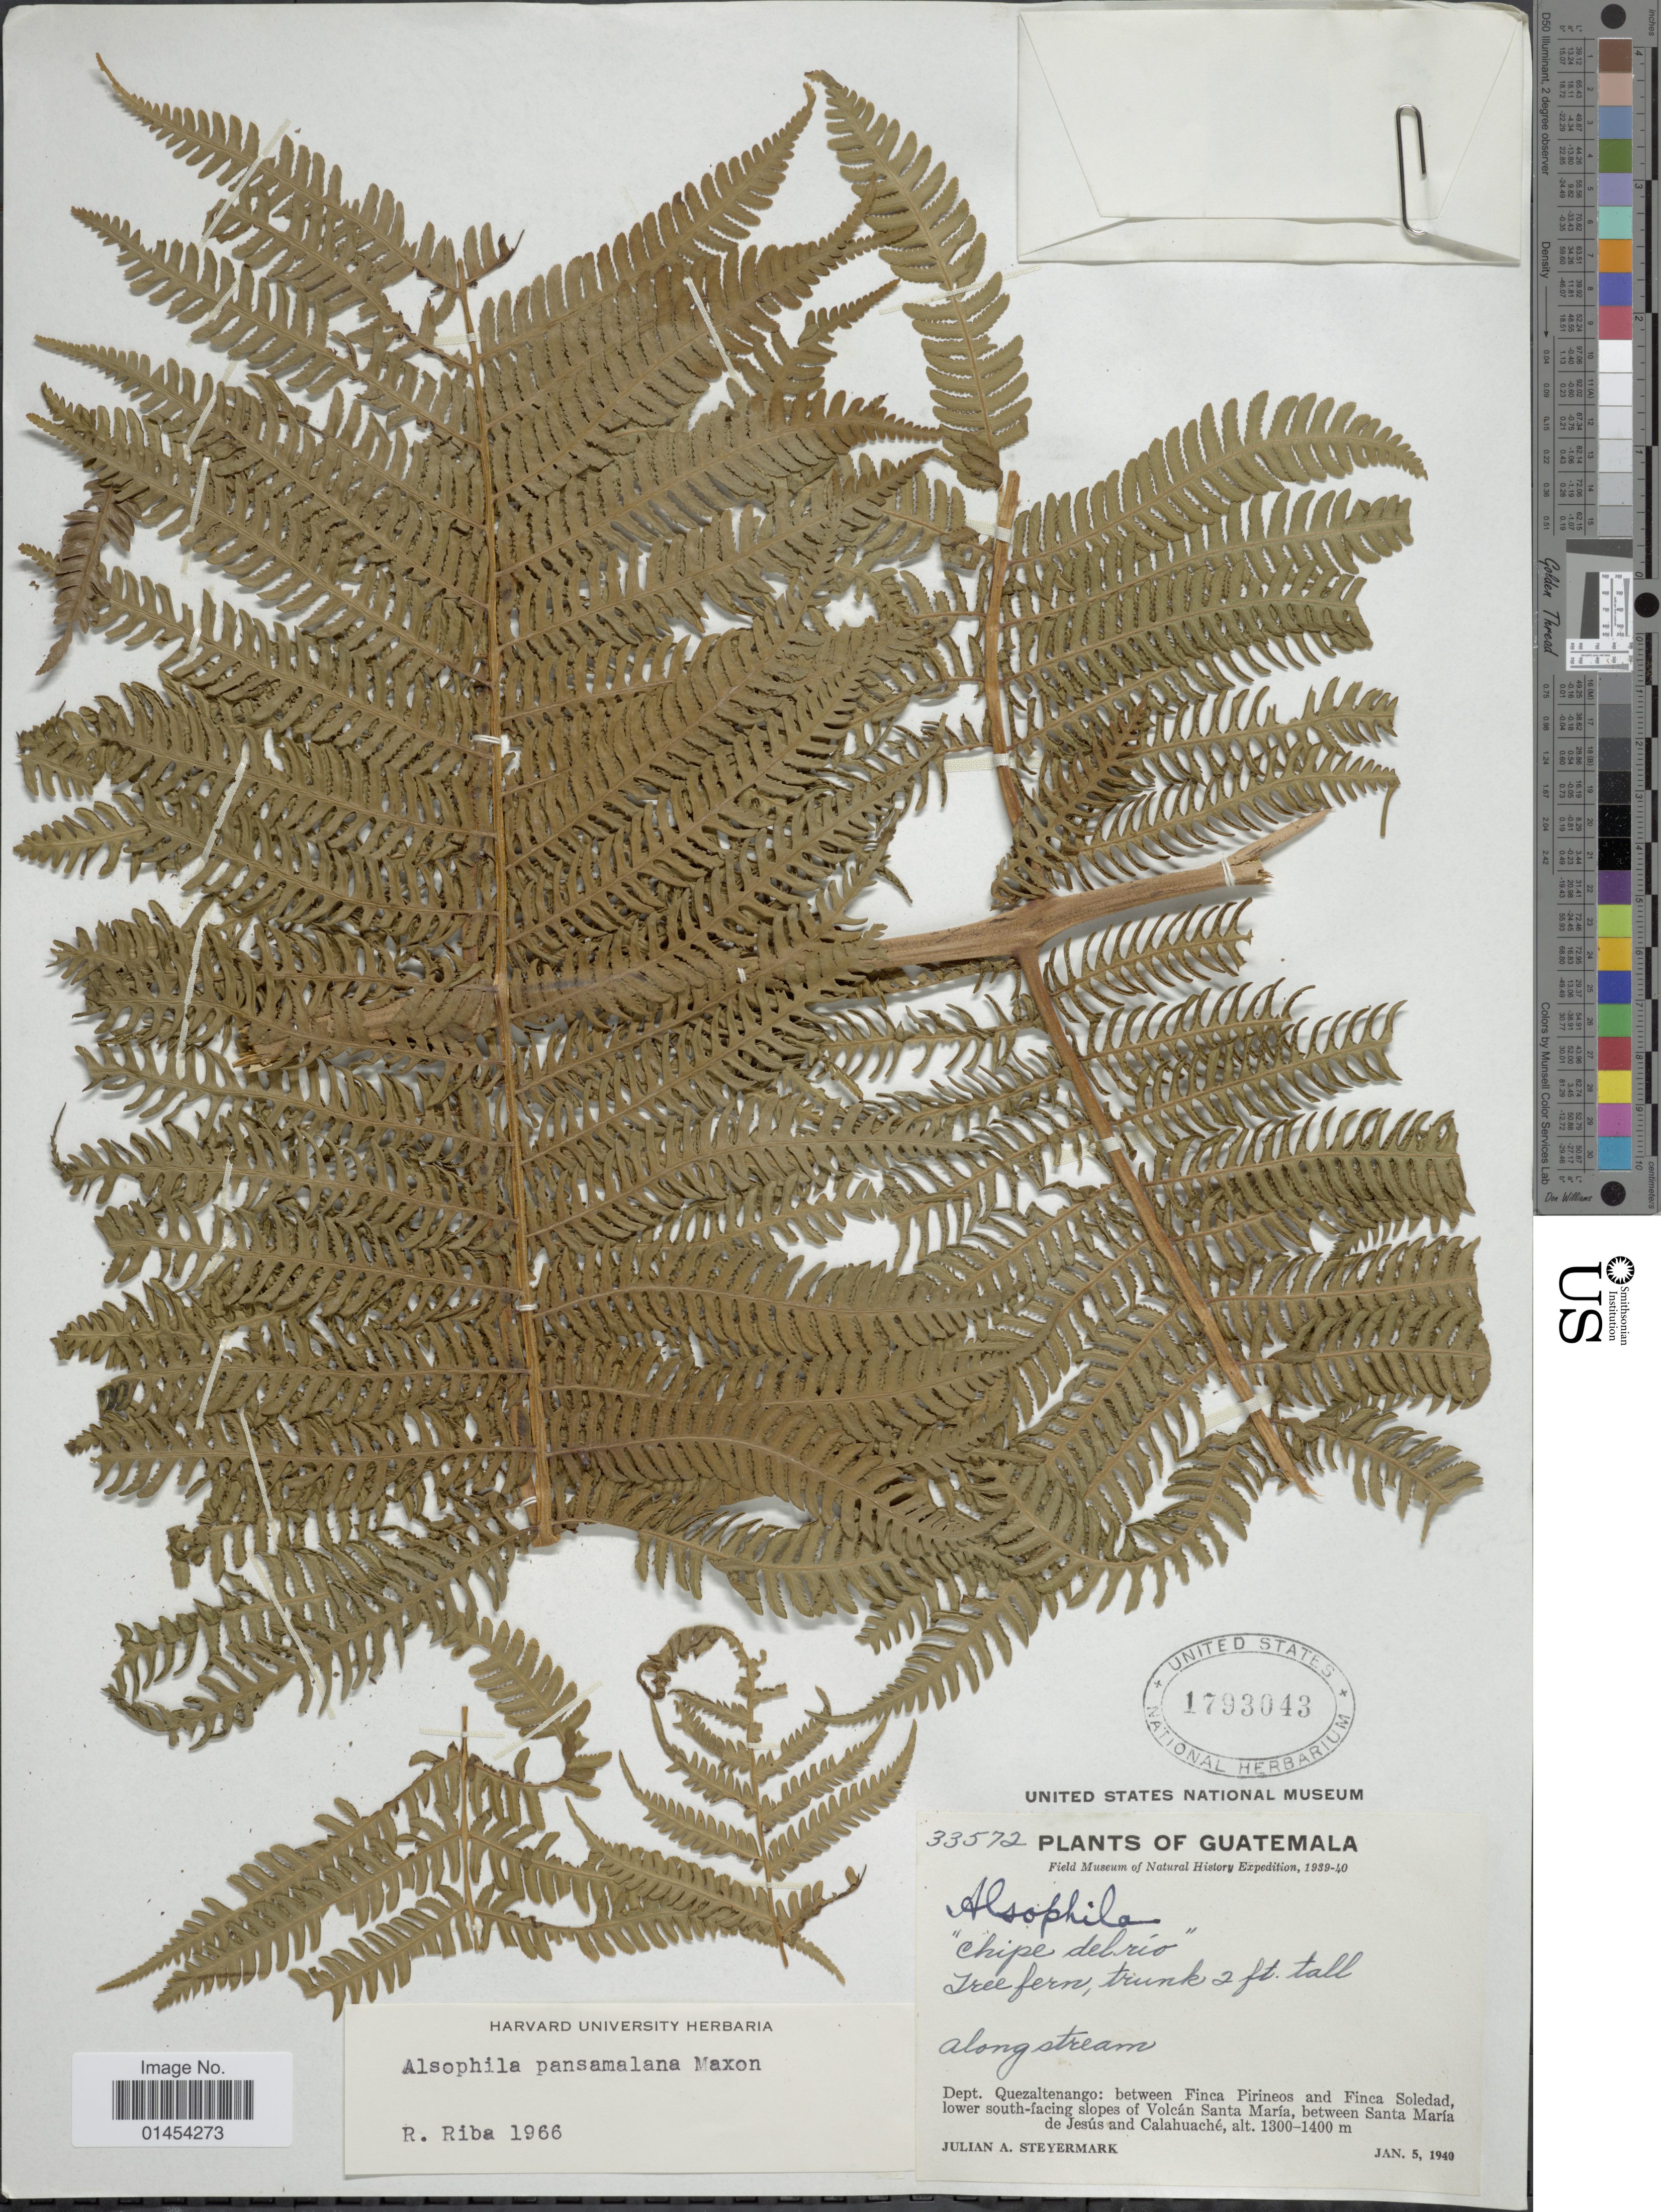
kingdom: Plantae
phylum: Tracheophyta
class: Polypodiopsida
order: Cyatheales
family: Cyatheaceae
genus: Alsophila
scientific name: Alsophila armata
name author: (Sw.) C. Presl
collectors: J. Steyermark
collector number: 33572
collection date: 1940-01-05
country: Guatemala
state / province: Quetzaltenango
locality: Between Finca Pirineos and Finca Soledad, lower south-facing slopes of Volcán Santa María, between Santa María de Jesús and Calahuaché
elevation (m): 1300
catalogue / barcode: US 1793043